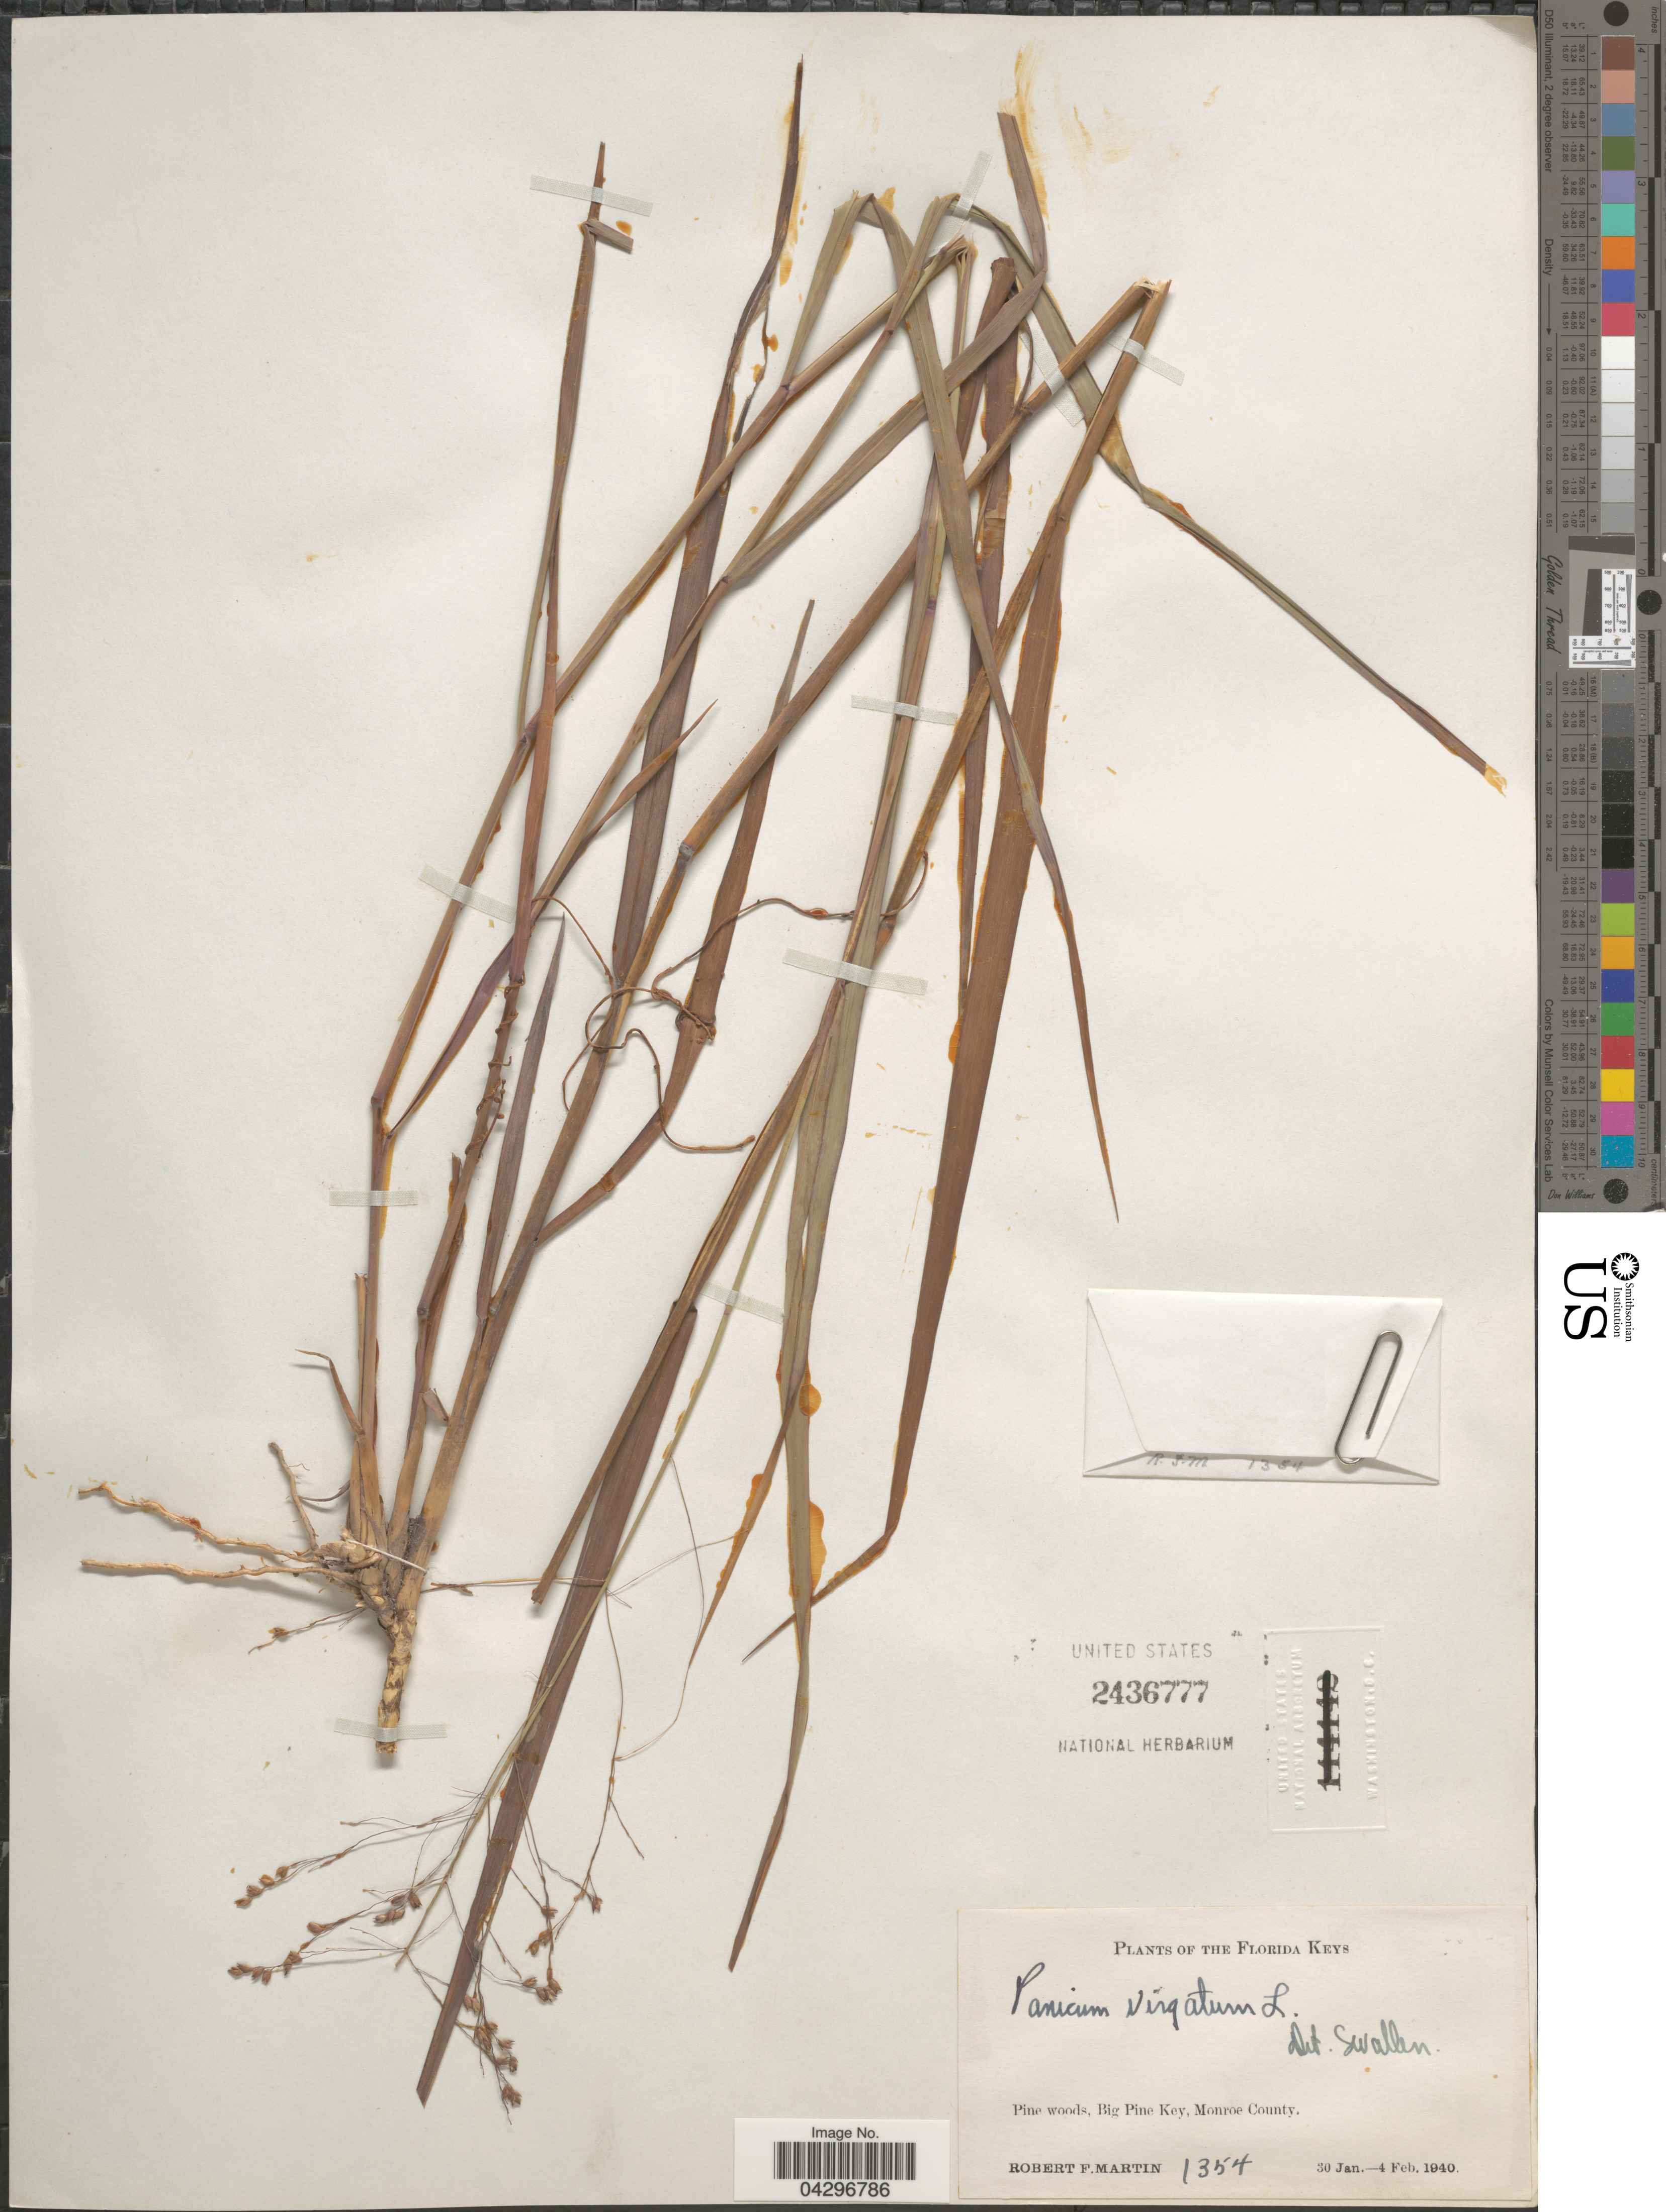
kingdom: Plantae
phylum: Tracheophyta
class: Liliopsida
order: Poales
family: Poaceae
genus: Panicum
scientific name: Panicum virgatum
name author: L.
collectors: R. F. Martin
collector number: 1354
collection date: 1940-01-30/1940-02-04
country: United States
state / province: Florida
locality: The Florida Keys. Pine woods, Big Pine Key, Monroe County.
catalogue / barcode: US 2436777